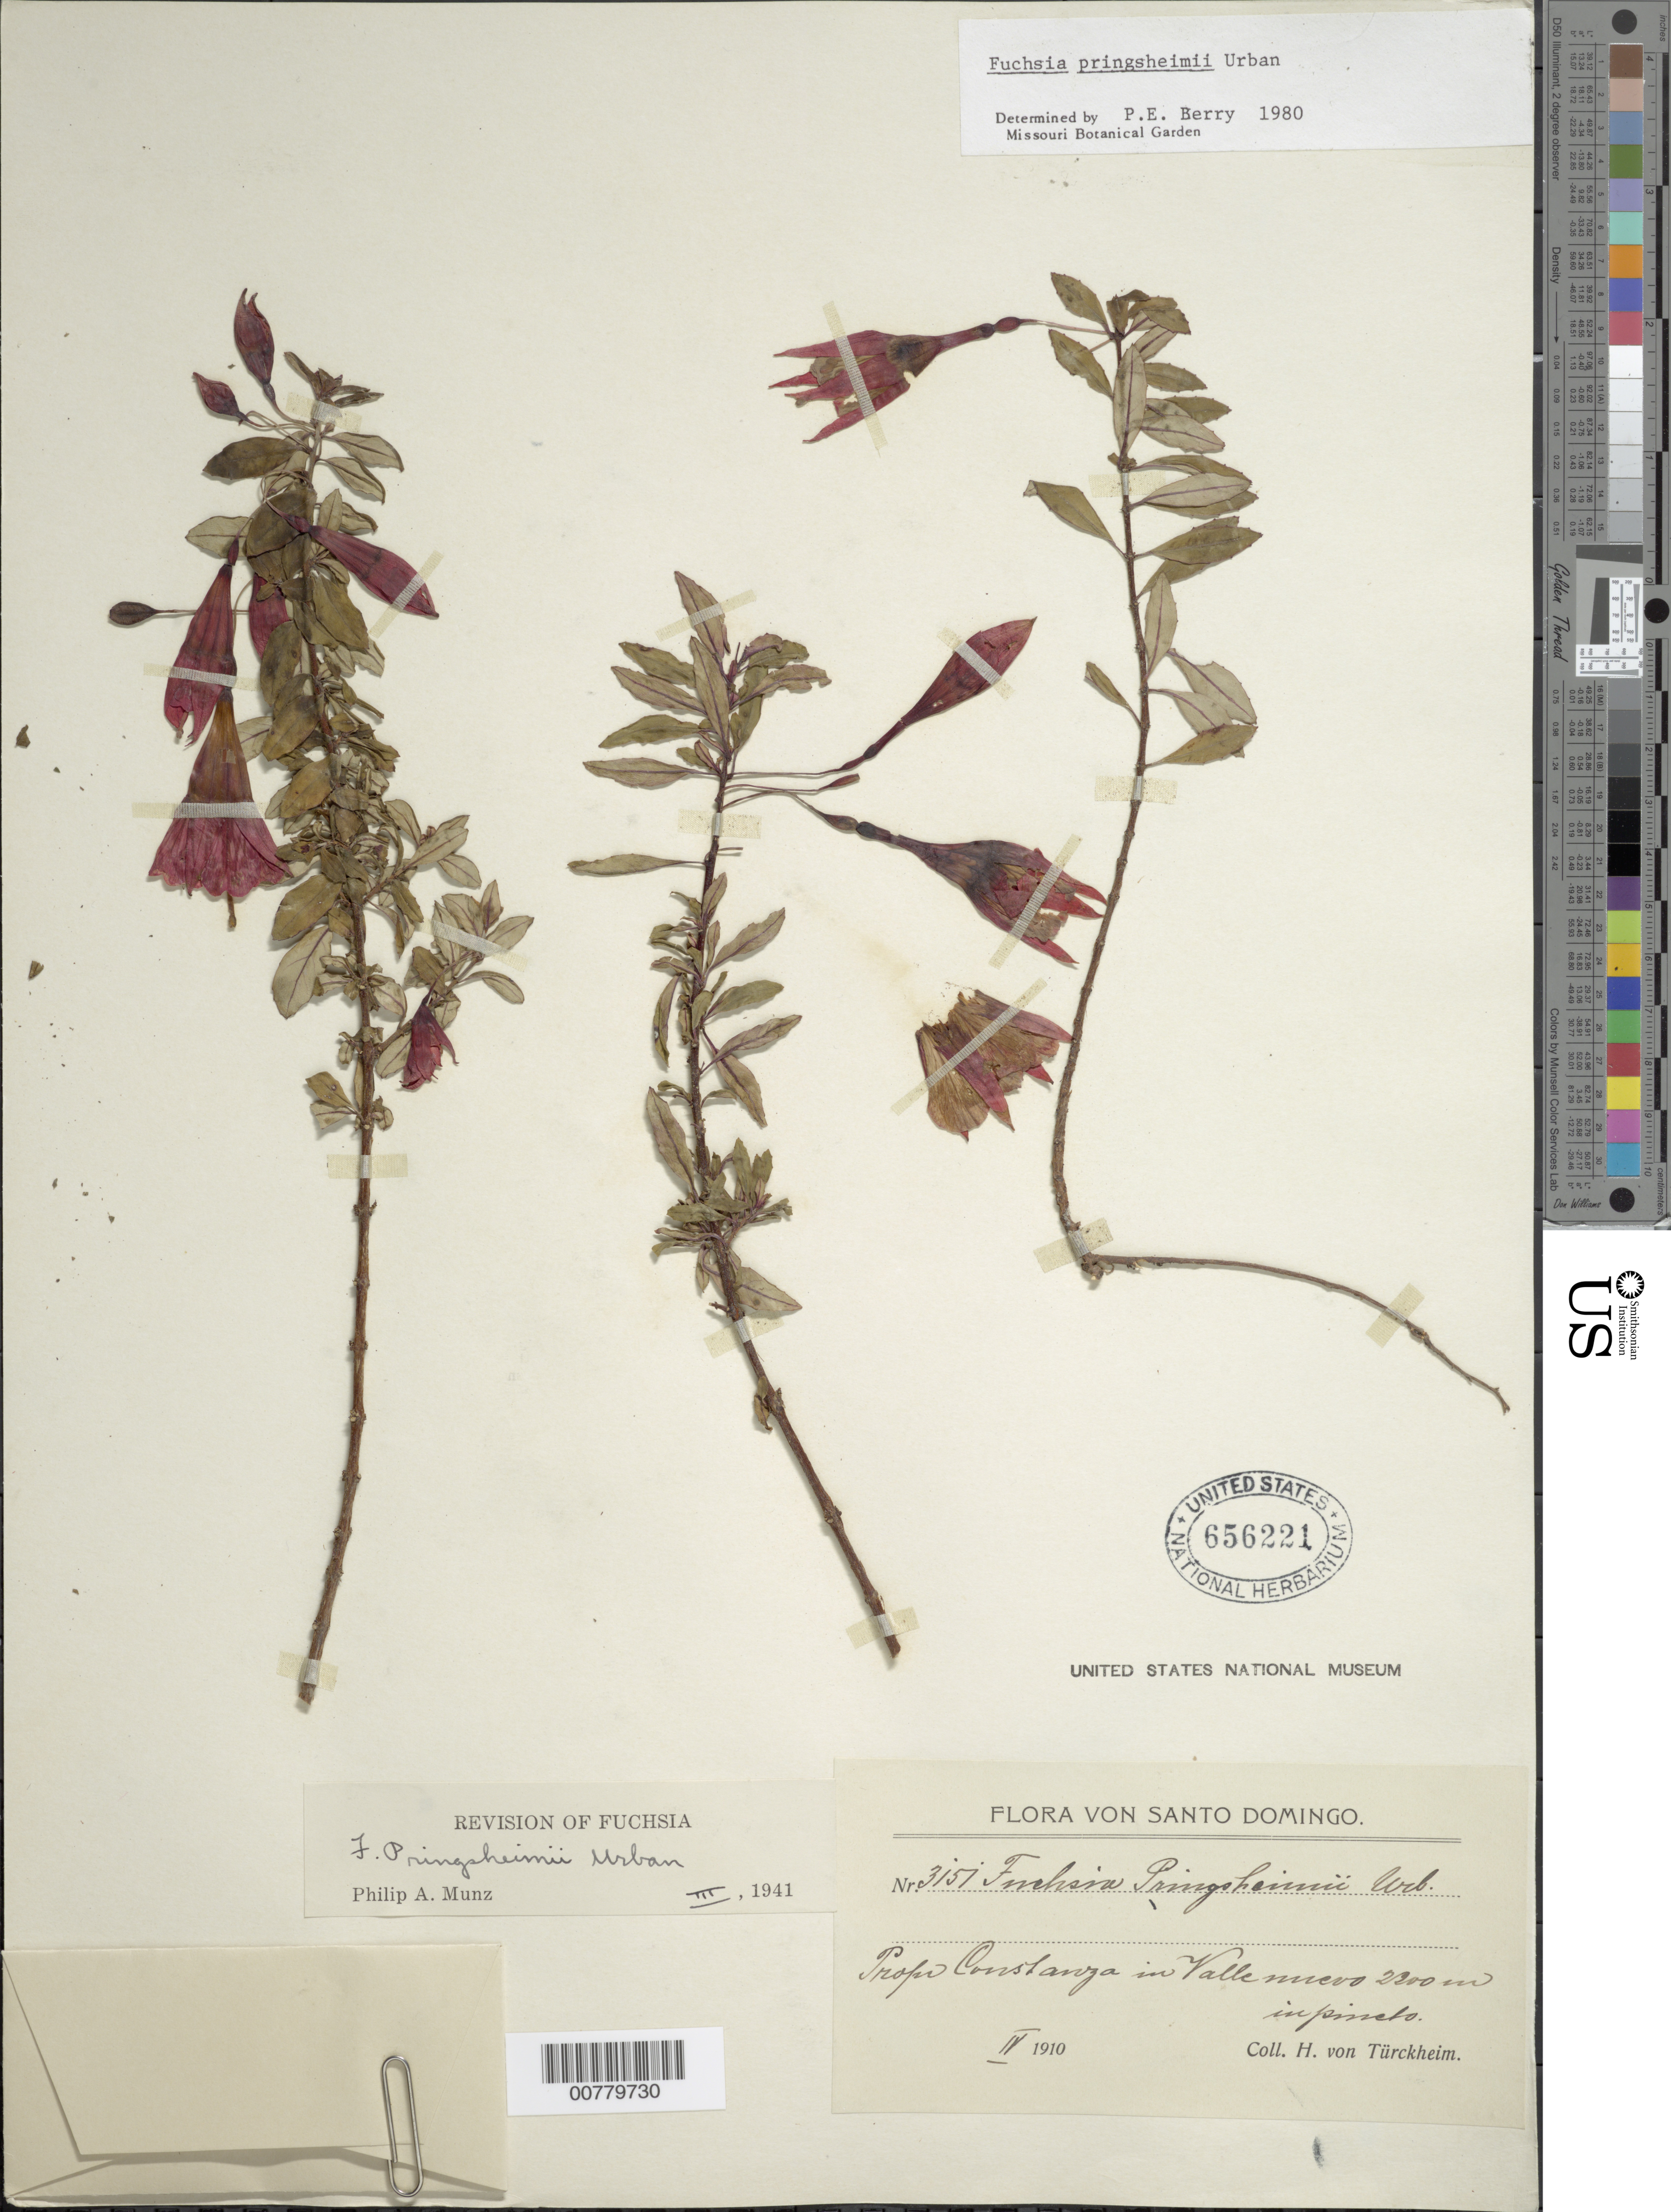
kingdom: Plantae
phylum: Tracheophyta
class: Magnoliopsida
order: Myrtales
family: Onagraceae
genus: Fuchsia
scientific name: Fuchsia triphylla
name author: L.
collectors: H. von Türckheim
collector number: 3151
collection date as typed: Apr 1910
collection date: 1910-04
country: Dominican Republic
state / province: La Vega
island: Hispaniola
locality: Constanza in Valle Nuevo.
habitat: In pineto.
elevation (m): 2200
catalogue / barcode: US 656221